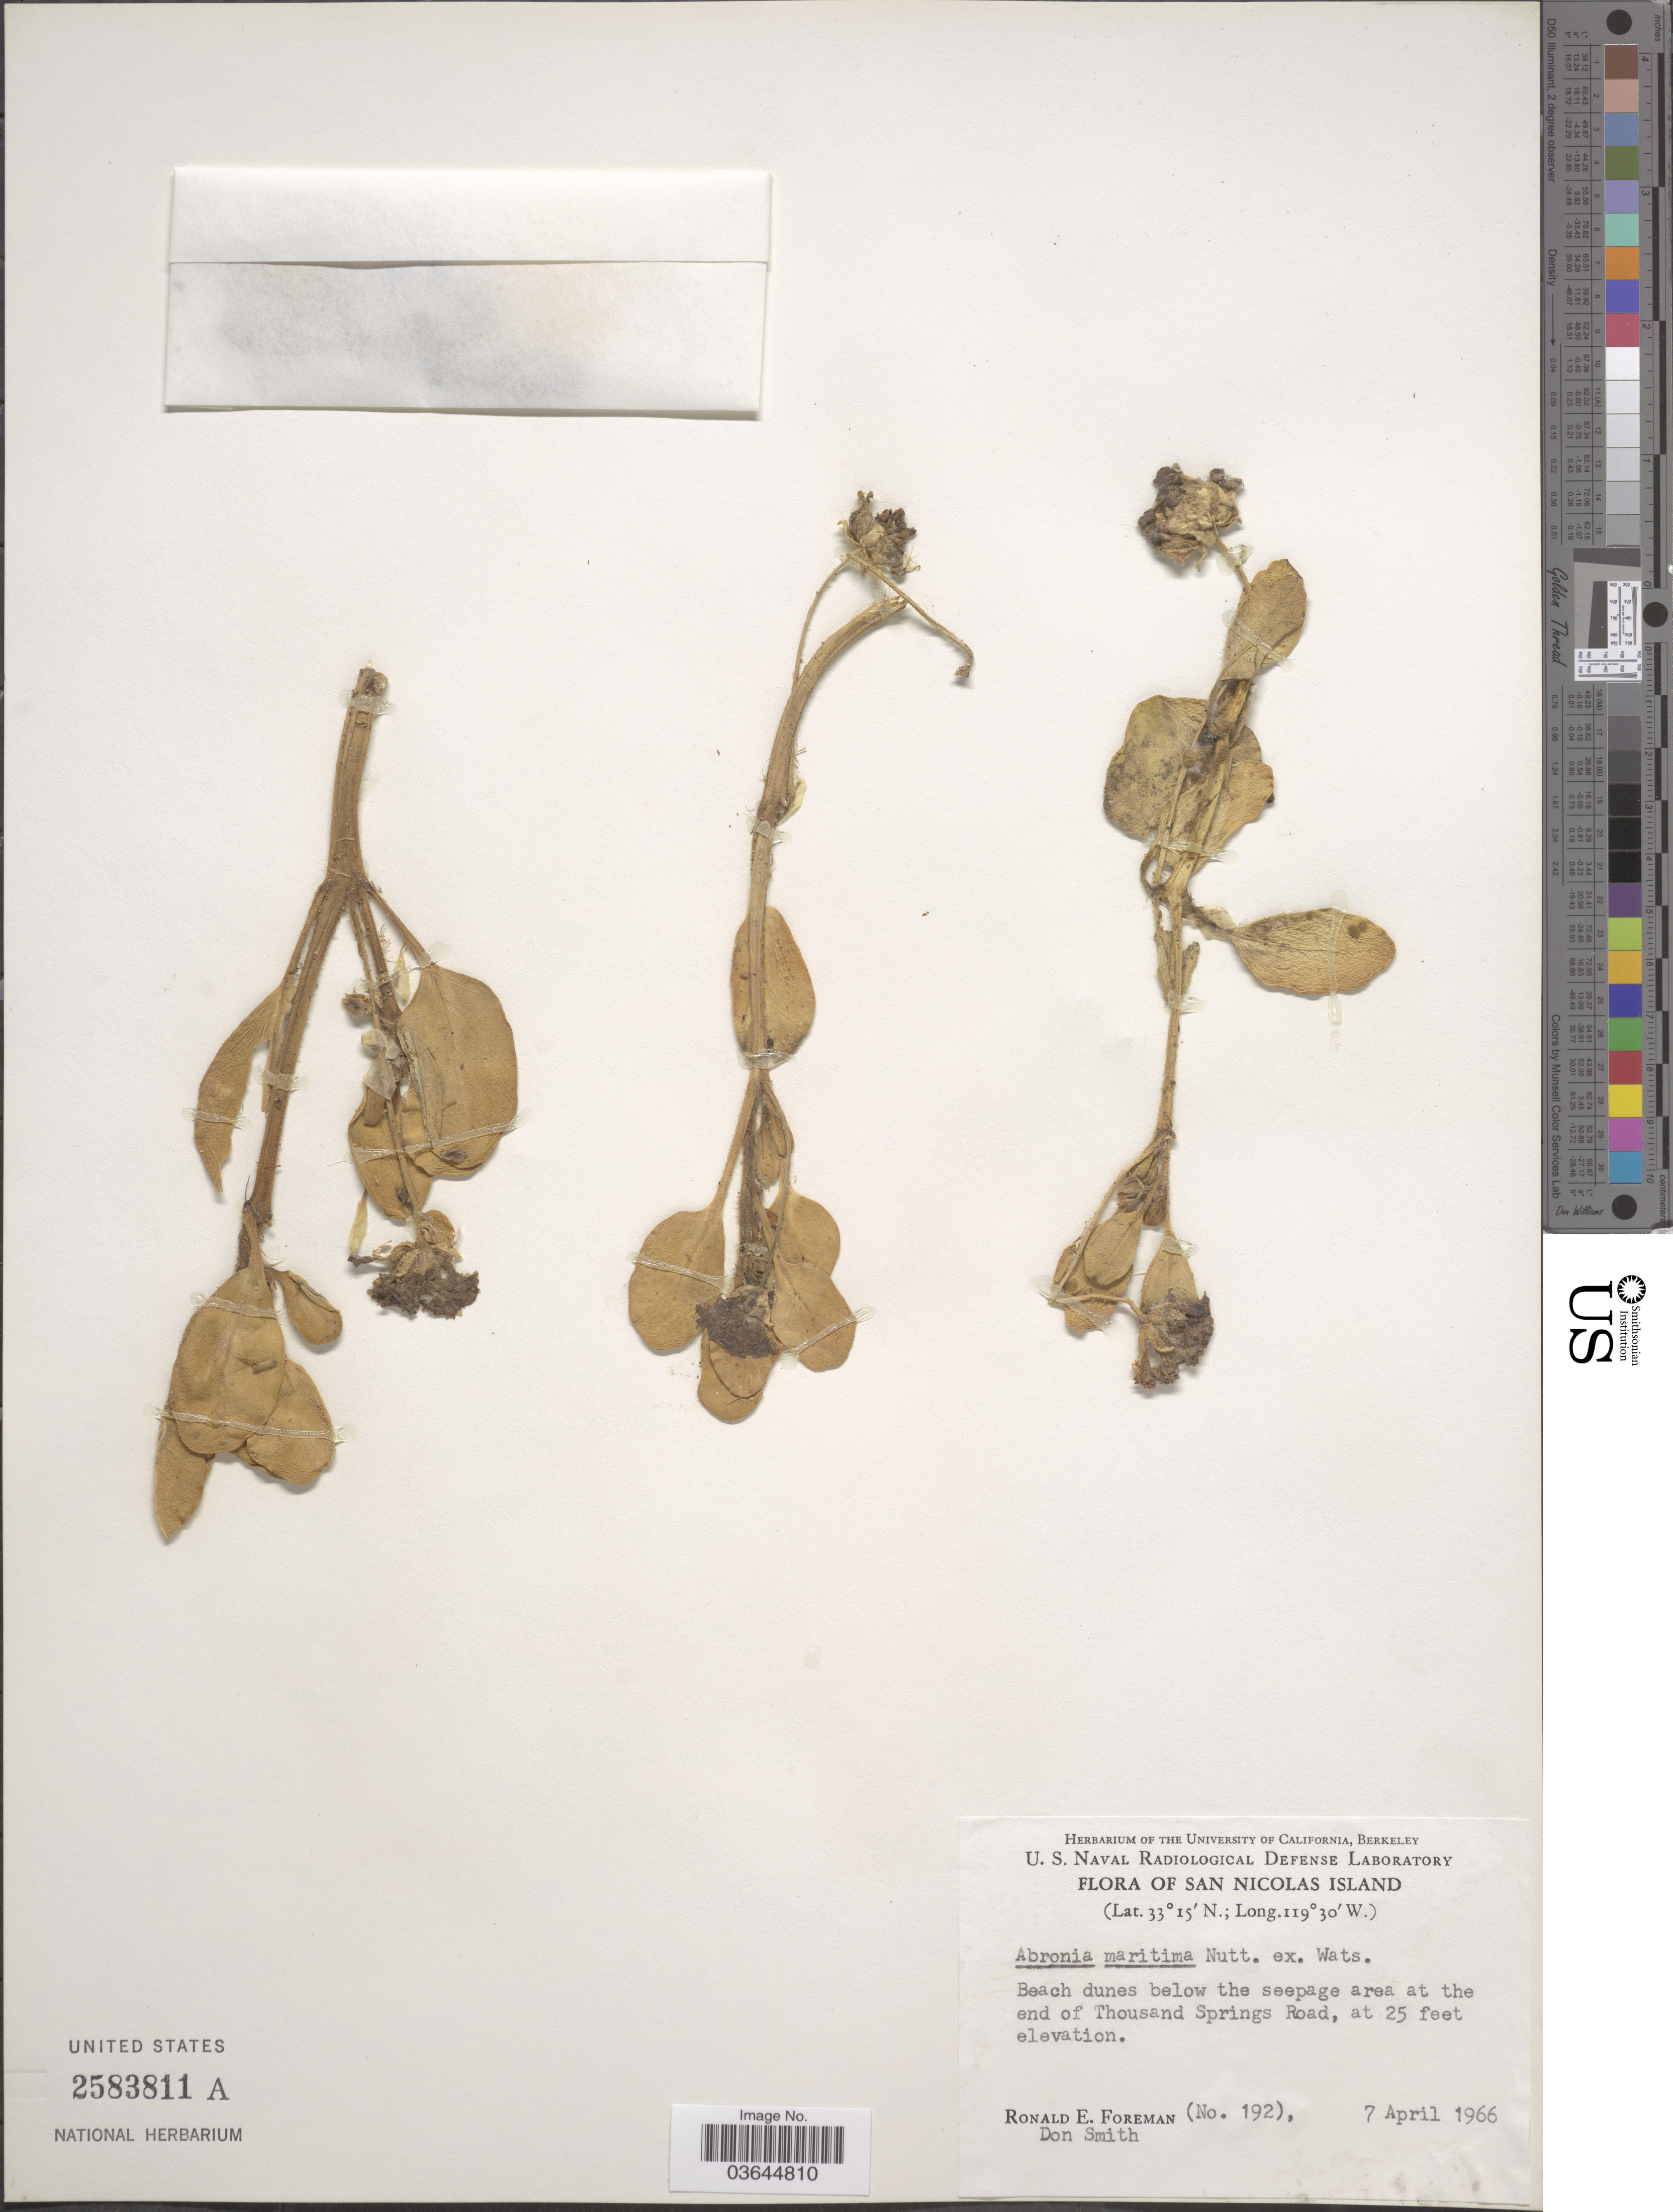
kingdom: Plantae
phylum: Tracheophyta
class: Magnoliopsida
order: Caryophyllales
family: Nyctaginaceae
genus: Abronia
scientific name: Abronia maritima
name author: Nutt. ex S. Watson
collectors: R. Foreman & D. Smith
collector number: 192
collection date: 1966-04-07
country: United States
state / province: California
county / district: Ventura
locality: San Nicolas Island. Beach dunes below the seepage area at the end of Thousand Springs Road.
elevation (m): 8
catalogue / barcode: US 2583811A